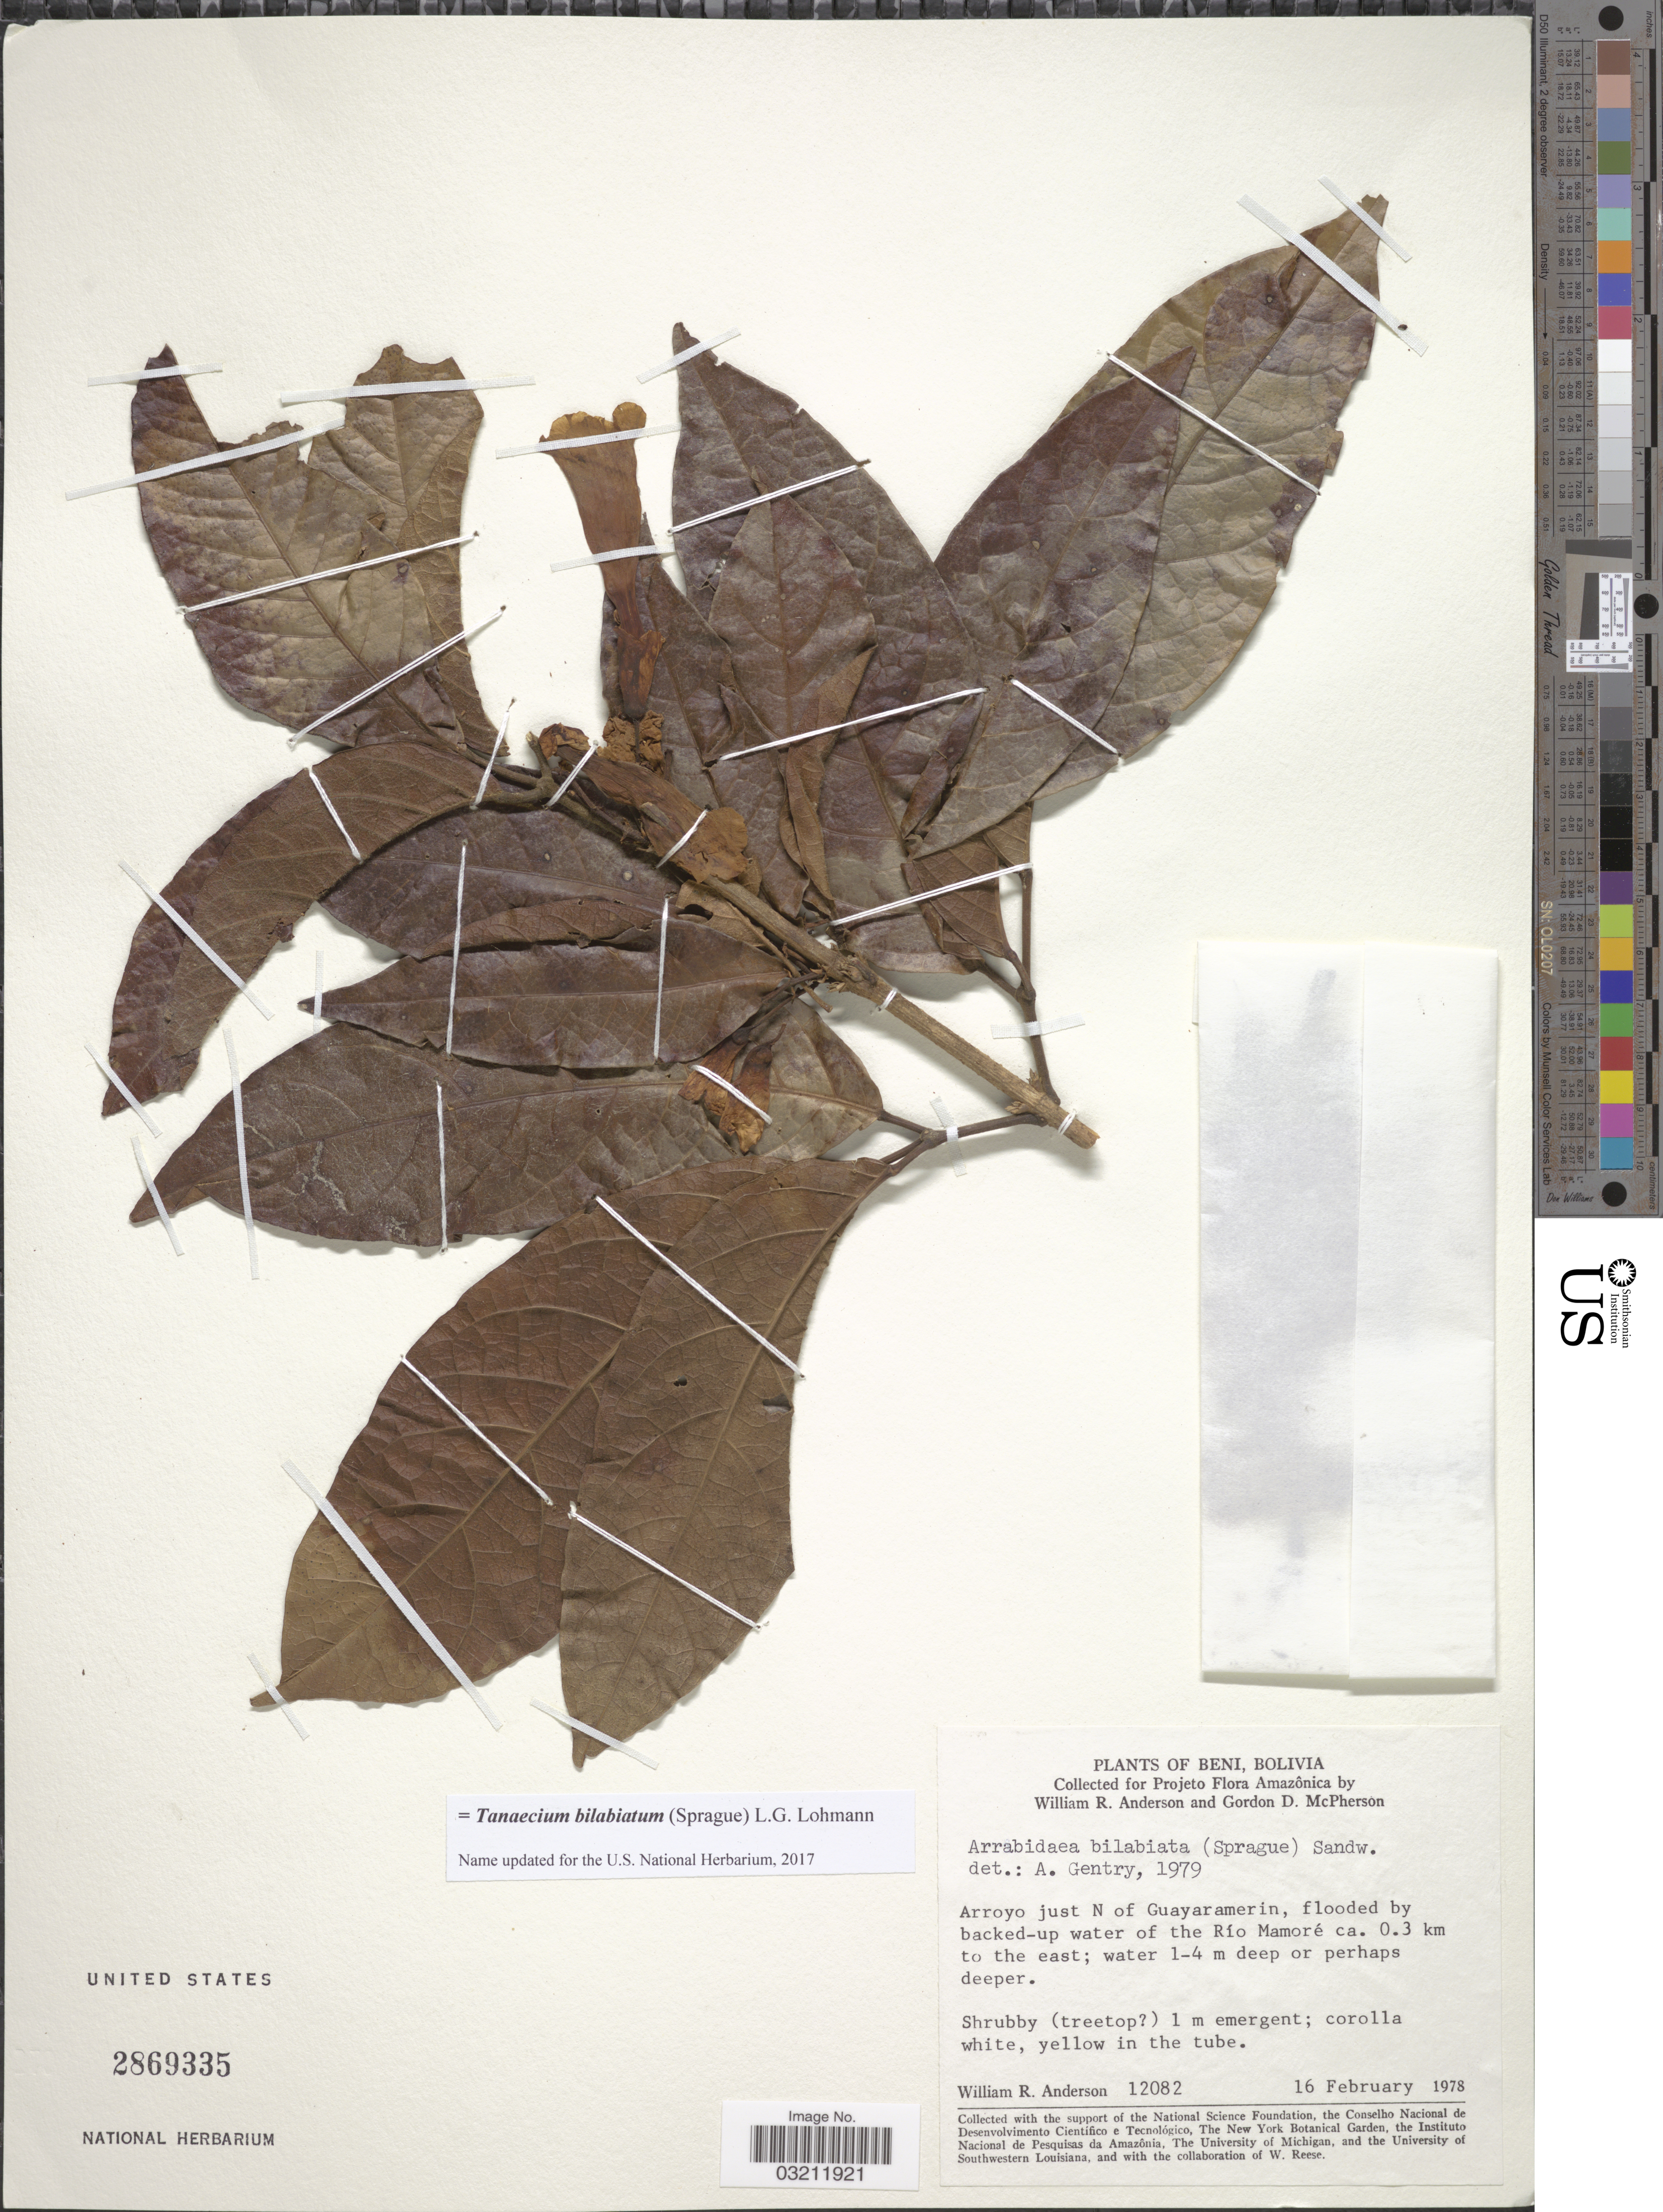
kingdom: Plantae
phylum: Tracheophyta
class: Magnoliopsida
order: Lamiales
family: Bignoniaceae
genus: Tanaecium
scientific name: Tanaecium bilabiatum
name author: (Sprague) L.G. Lohmann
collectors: W. R. Anderson & G. D. McPherson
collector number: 12082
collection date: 1978-02-16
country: Bolivia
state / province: Beni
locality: Arroyo just N of Guayaramerin, flooded by backed-up water of the Río Mamoré ca. 0.3 km to the east.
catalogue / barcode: US 2869335